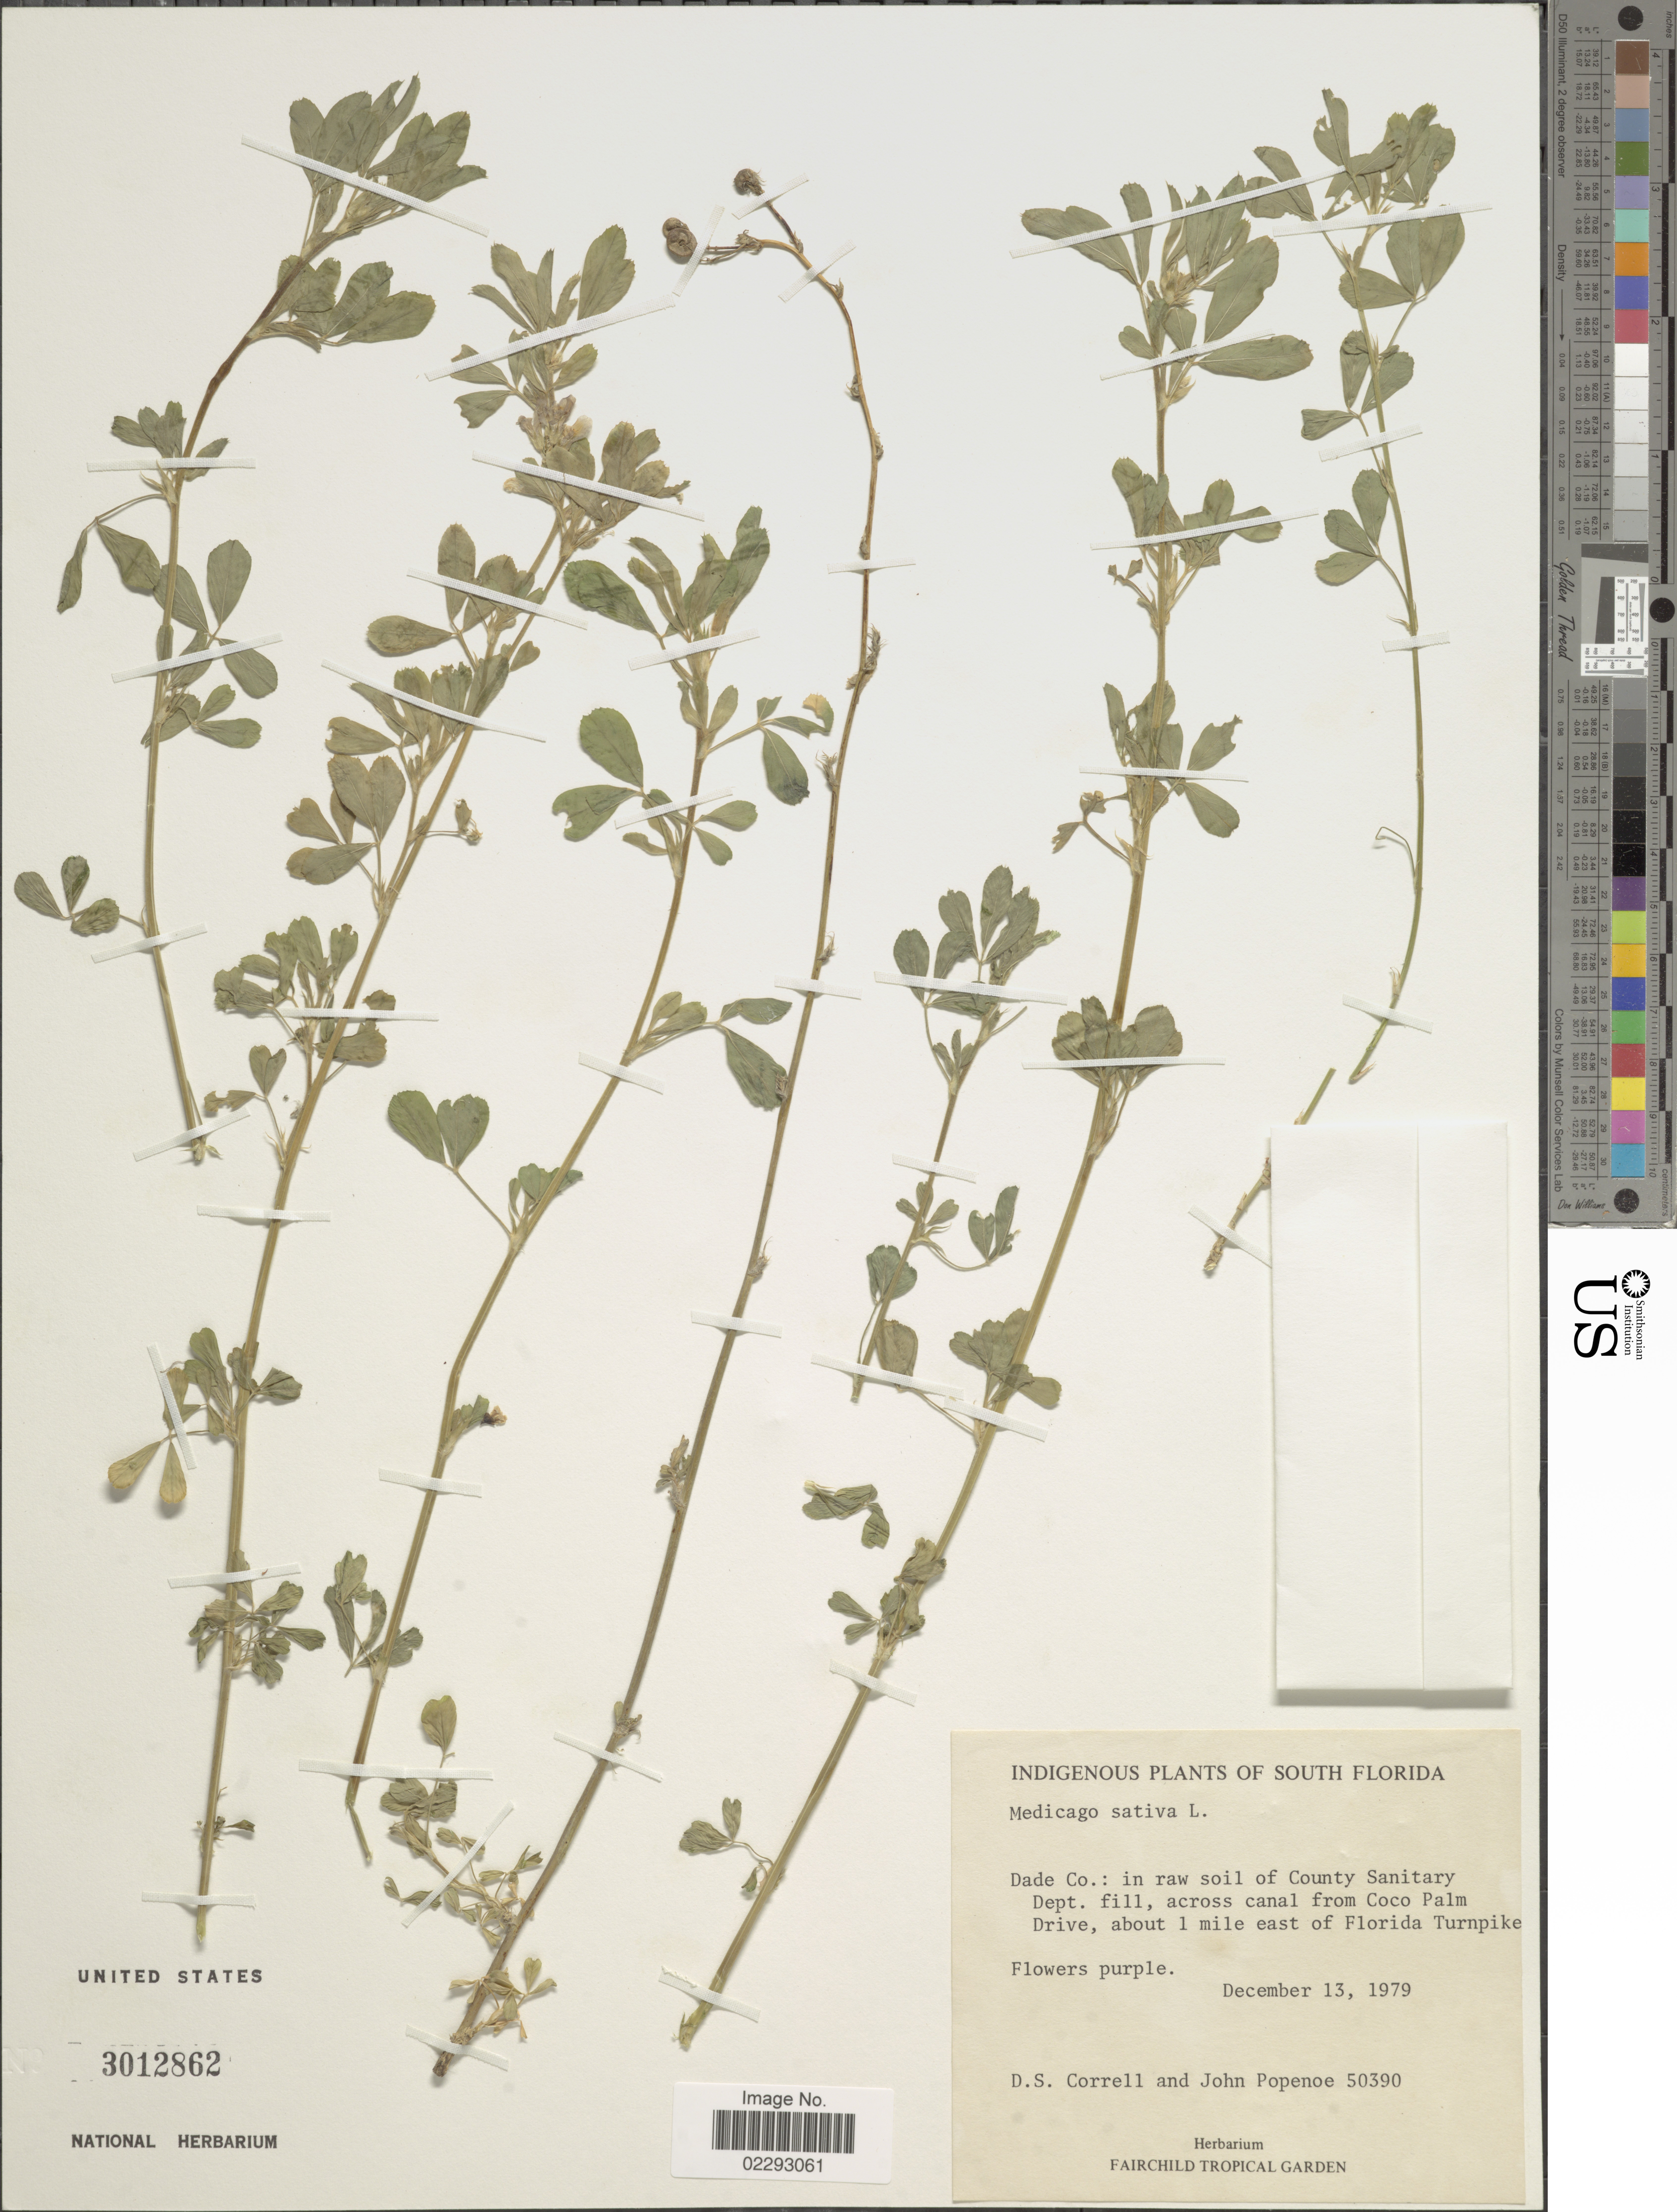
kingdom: Plantae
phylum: Tracheophyta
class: Magnoliopsida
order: Fabales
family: Fabaceae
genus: Medicago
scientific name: Medicago sativa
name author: L.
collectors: D. S. Correll & J. Popenoe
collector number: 50390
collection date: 1979-12-13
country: United States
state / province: Florida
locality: South Florida. Dade Co.: in raw soil of County Sanitary Dept. fill, across canal from Coco Palm Drive, about 1 mile east of Florida Turnpike.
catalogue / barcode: US 3012862